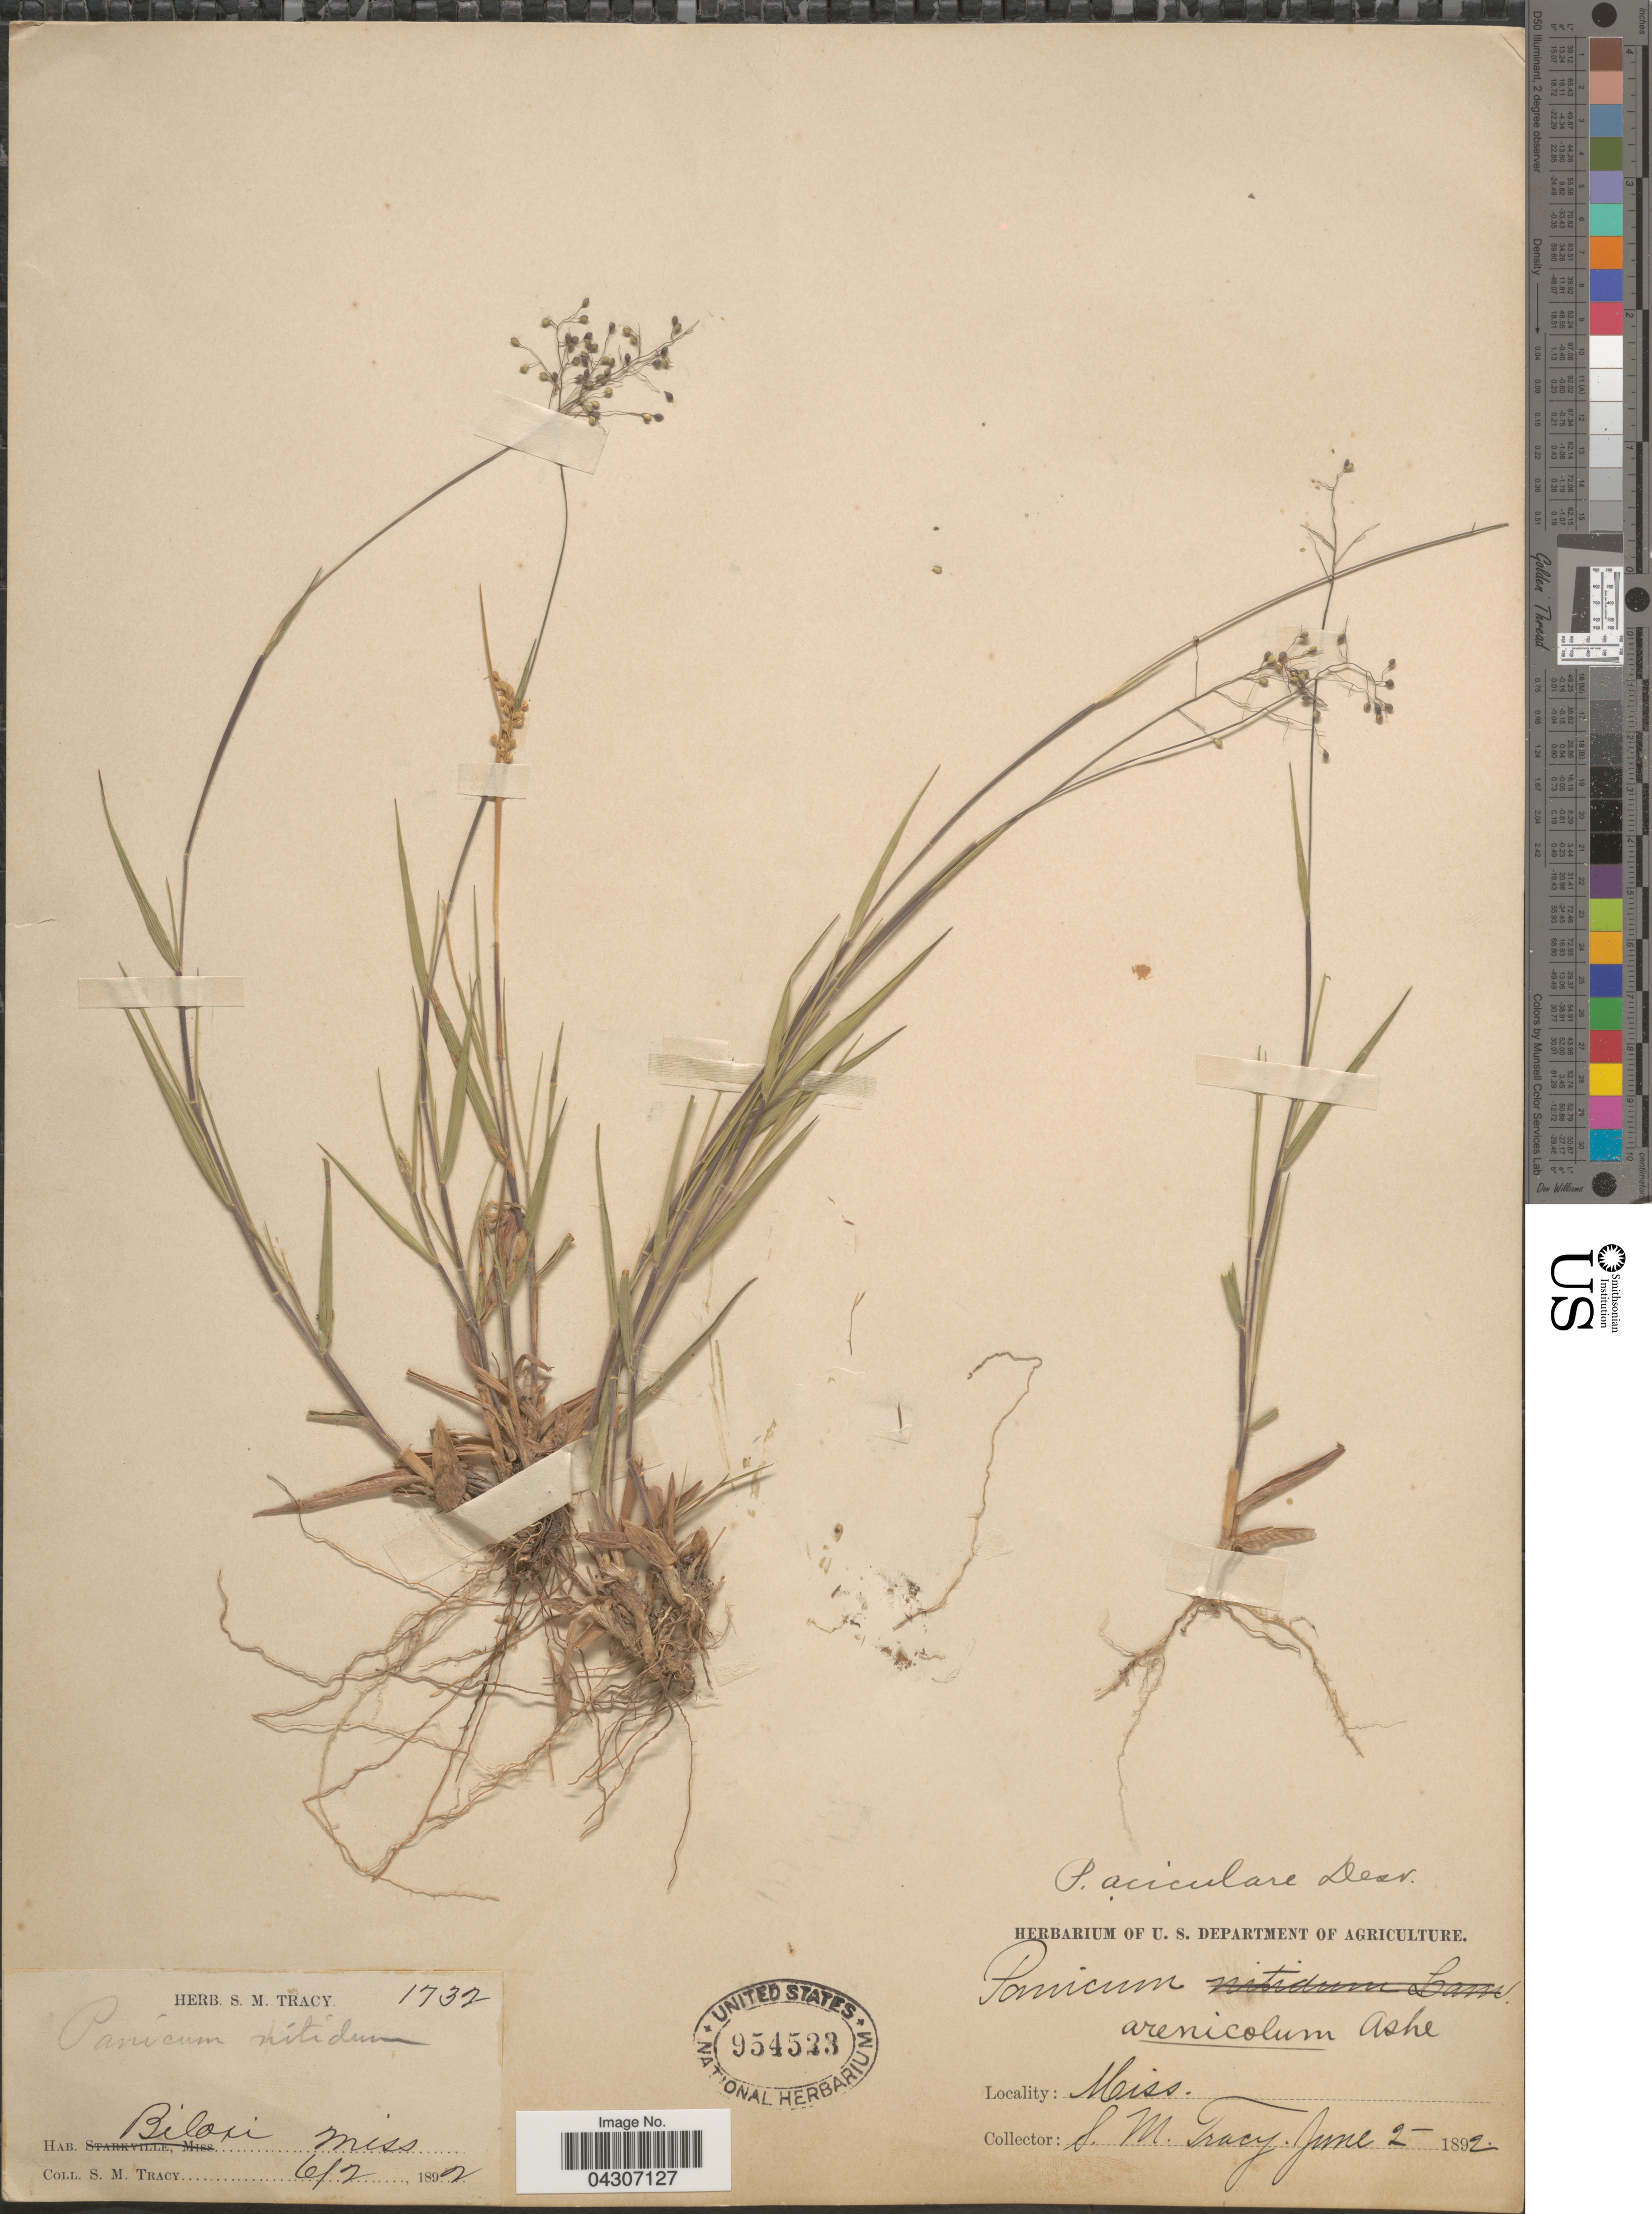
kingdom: Plantae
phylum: Tracheophyta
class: Liliopsida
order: Poales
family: Poaceae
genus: Dichanthelium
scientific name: Dichanthelium aciculare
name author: (Desv. ex Poir.) Gould & C.A. Clark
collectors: S. M. Tracy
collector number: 1732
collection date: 1892-06-02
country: United States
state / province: Mississippi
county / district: Harrison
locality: Biloxi.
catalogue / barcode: US 954523